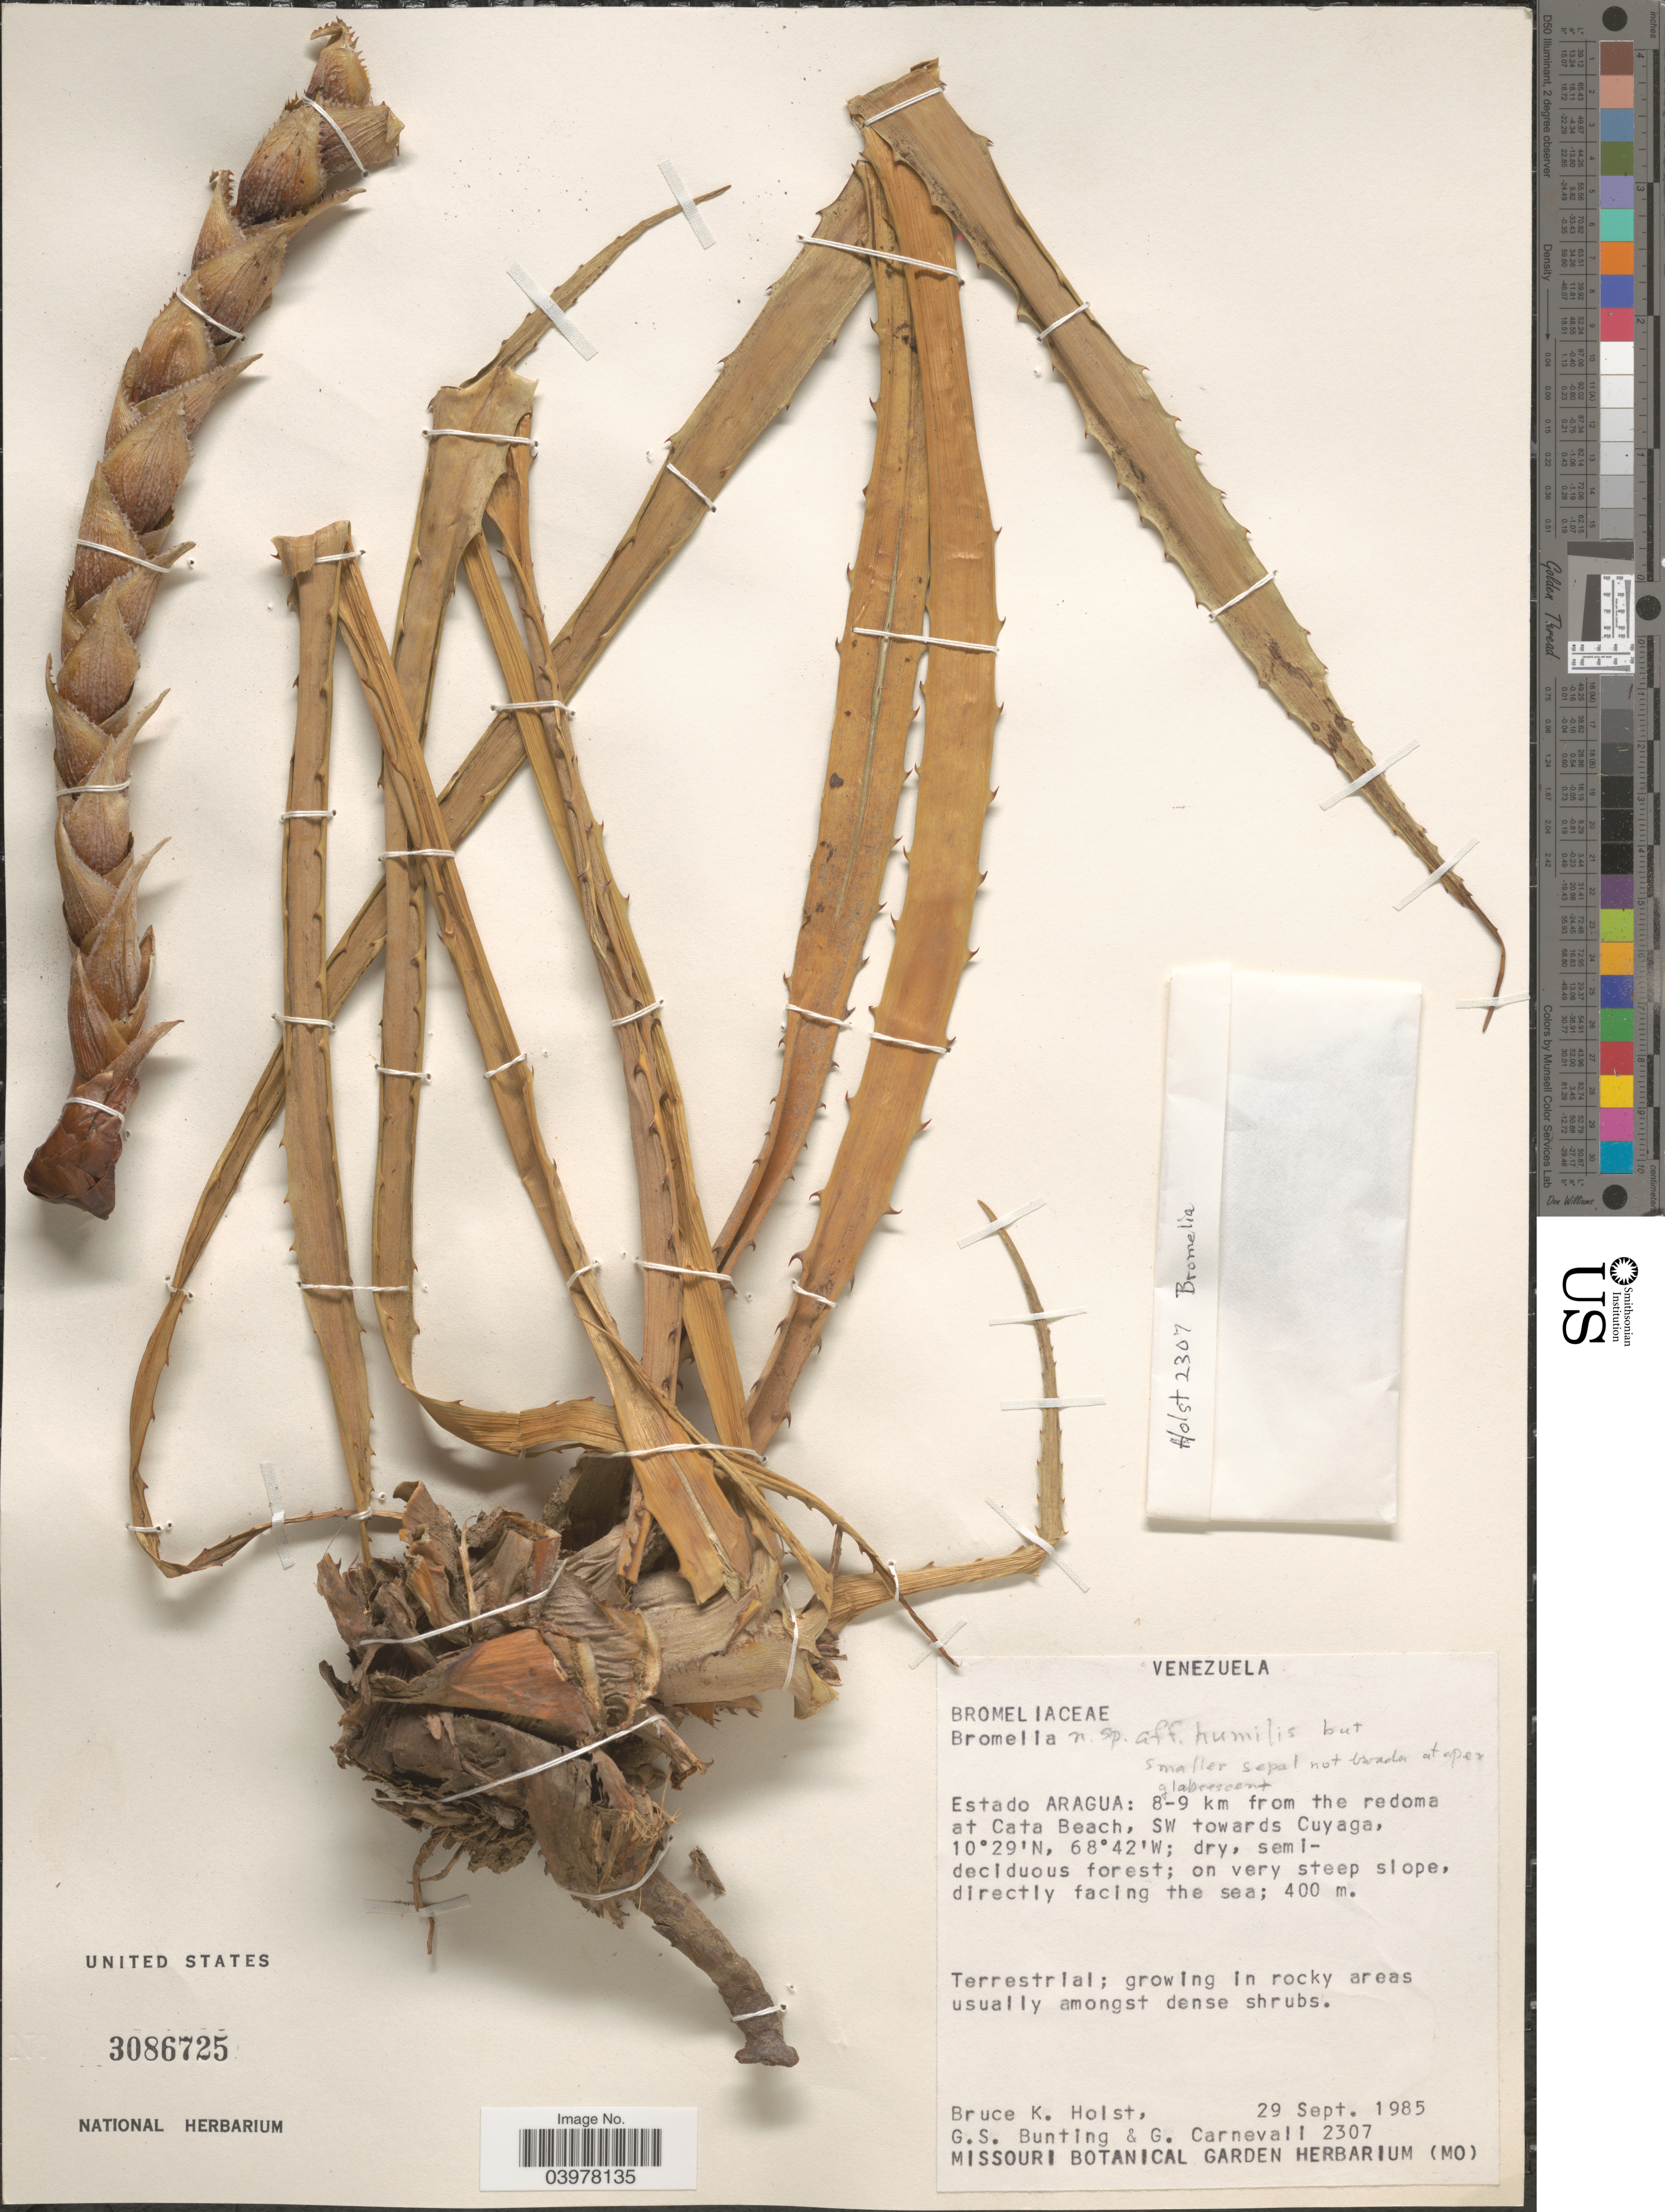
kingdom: Plantae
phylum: Tracheophyta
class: Liliopsida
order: Poales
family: Bromeliaceae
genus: Bromelia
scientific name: Bromelia humilis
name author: Jacq.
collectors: B. Holst, G. S. Bunting & G. Carnevali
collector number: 2307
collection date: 1985-09-29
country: Venezuela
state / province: Aragua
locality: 8-9 km from the redoma at Cata Beach, SW towards Cuyaga.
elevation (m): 400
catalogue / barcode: US 3086725